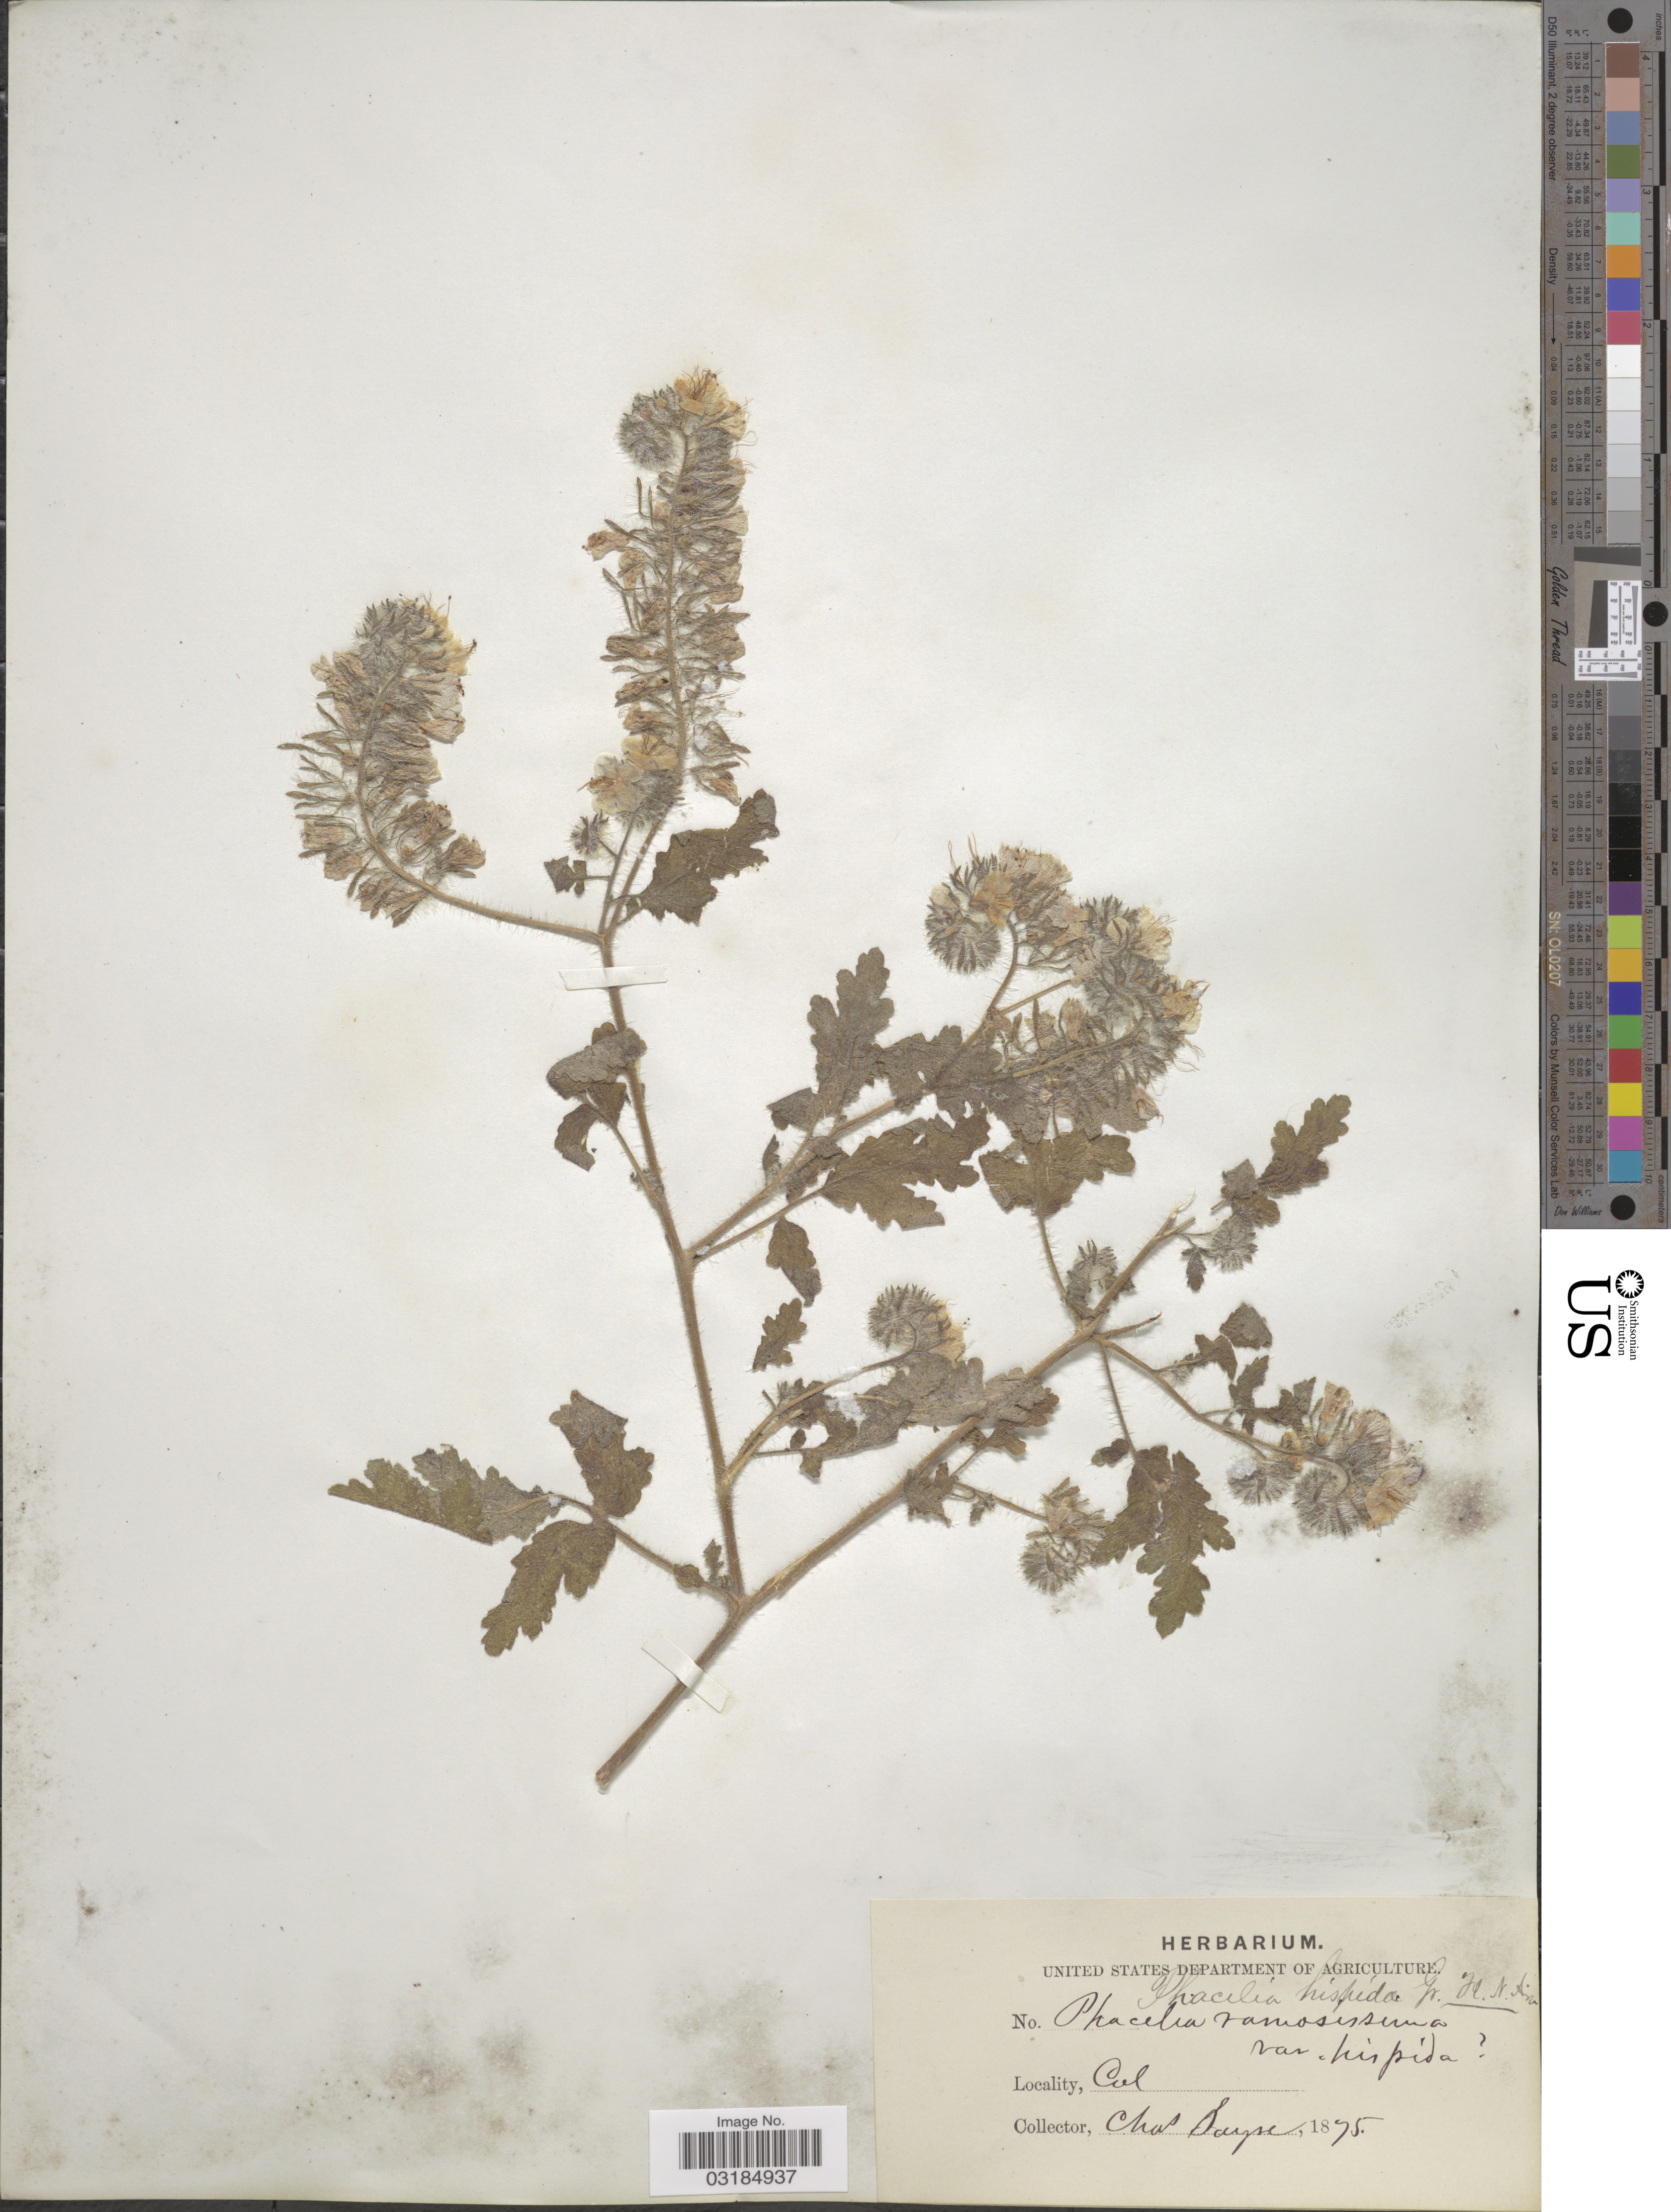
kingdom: Plantae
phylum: Tracheophyta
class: Magnoliopsida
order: Boraginales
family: Hydrophyllaceae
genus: Phacelia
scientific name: Phacelia cicutaria var. hispida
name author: (A. Gray) J.T. Howell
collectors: C. Sayre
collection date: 1875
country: United States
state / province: California